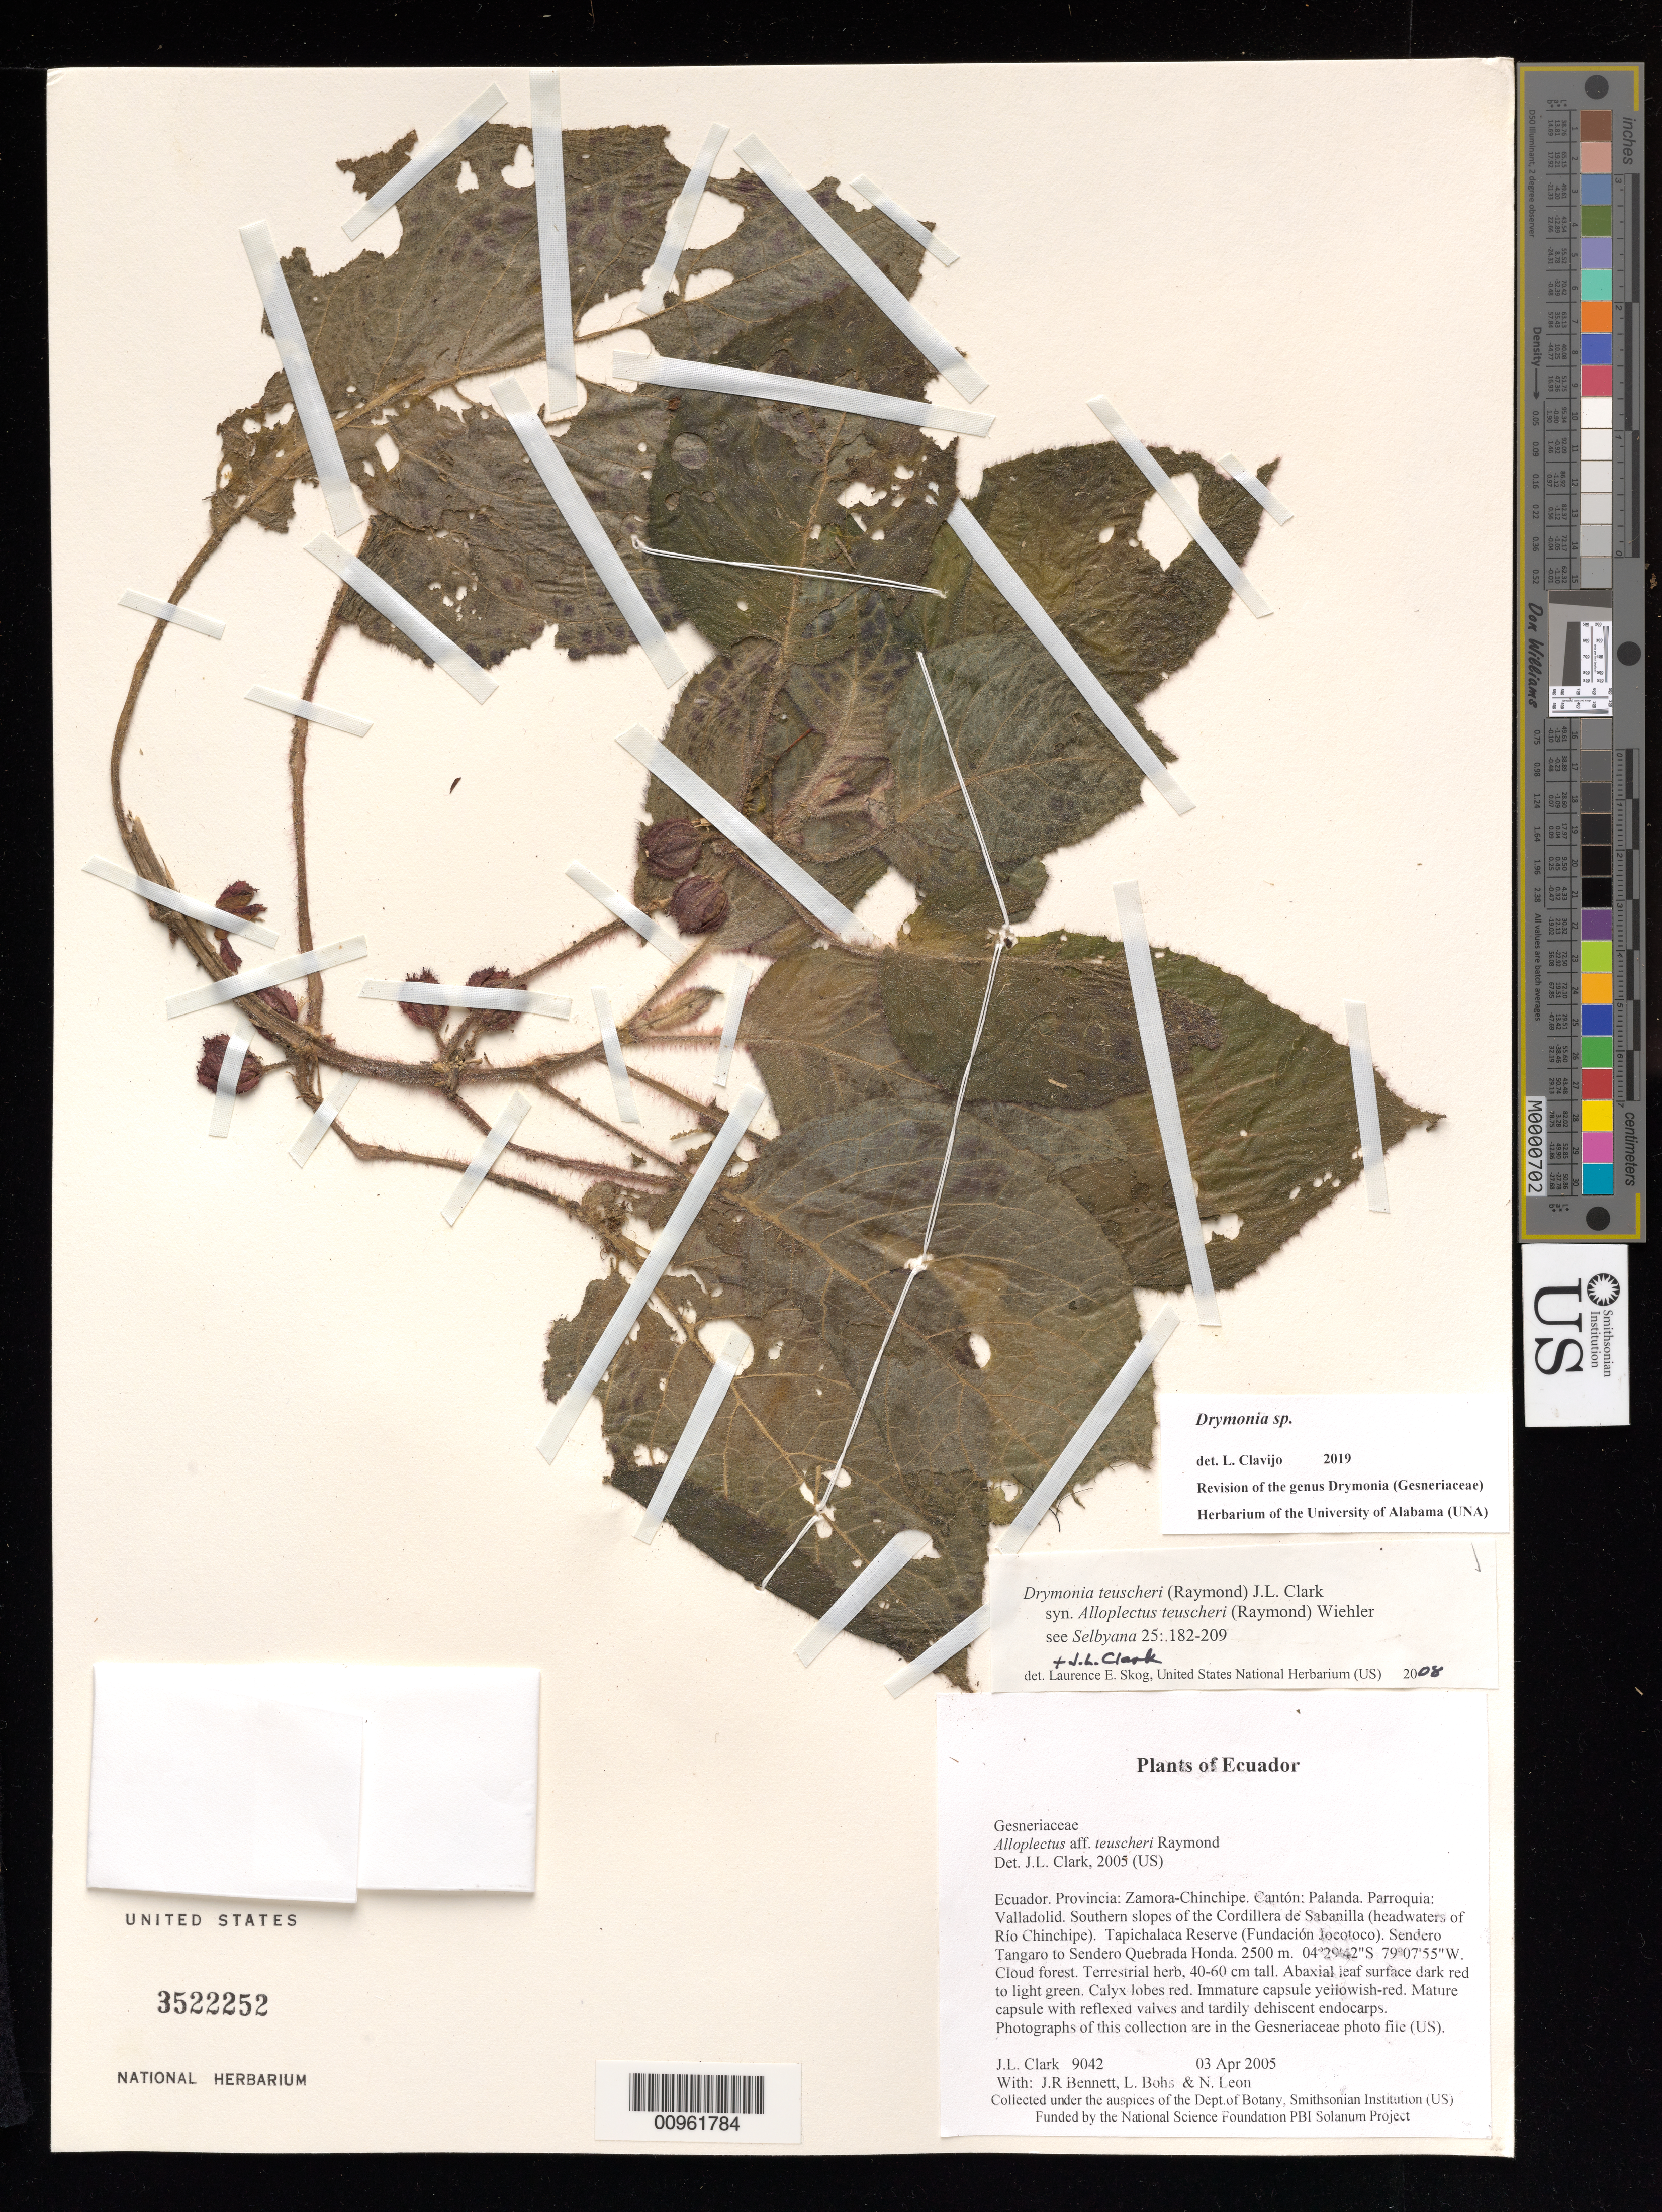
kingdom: Plantae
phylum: Tracheophyta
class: Magnoliopsida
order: Lamiales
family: Gesneriaceae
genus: Drymonia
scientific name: Drymonia teuscheri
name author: (Raymond) J.L. Clark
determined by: Clark, J. L.; Skog, Laurence E.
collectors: J. L. Clark, J. R. Bennett, L. A. Bohs & N. Leon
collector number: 9042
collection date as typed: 03 Apr 2005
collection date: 2005-04-03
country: Ecuador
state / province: Zamora-Chinchipe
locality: Palanda. Parroquia: Valladolid. Southern slopes of the Cordillera de Sabanilla (headwaters of Río Chinchipe). Tapichalaca Reserve (Fundación Jocotoco). Sendero Tangaro to Sendero Quebrada Honda.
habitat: Cloud forest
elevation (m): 2500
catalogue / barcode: US 3522252